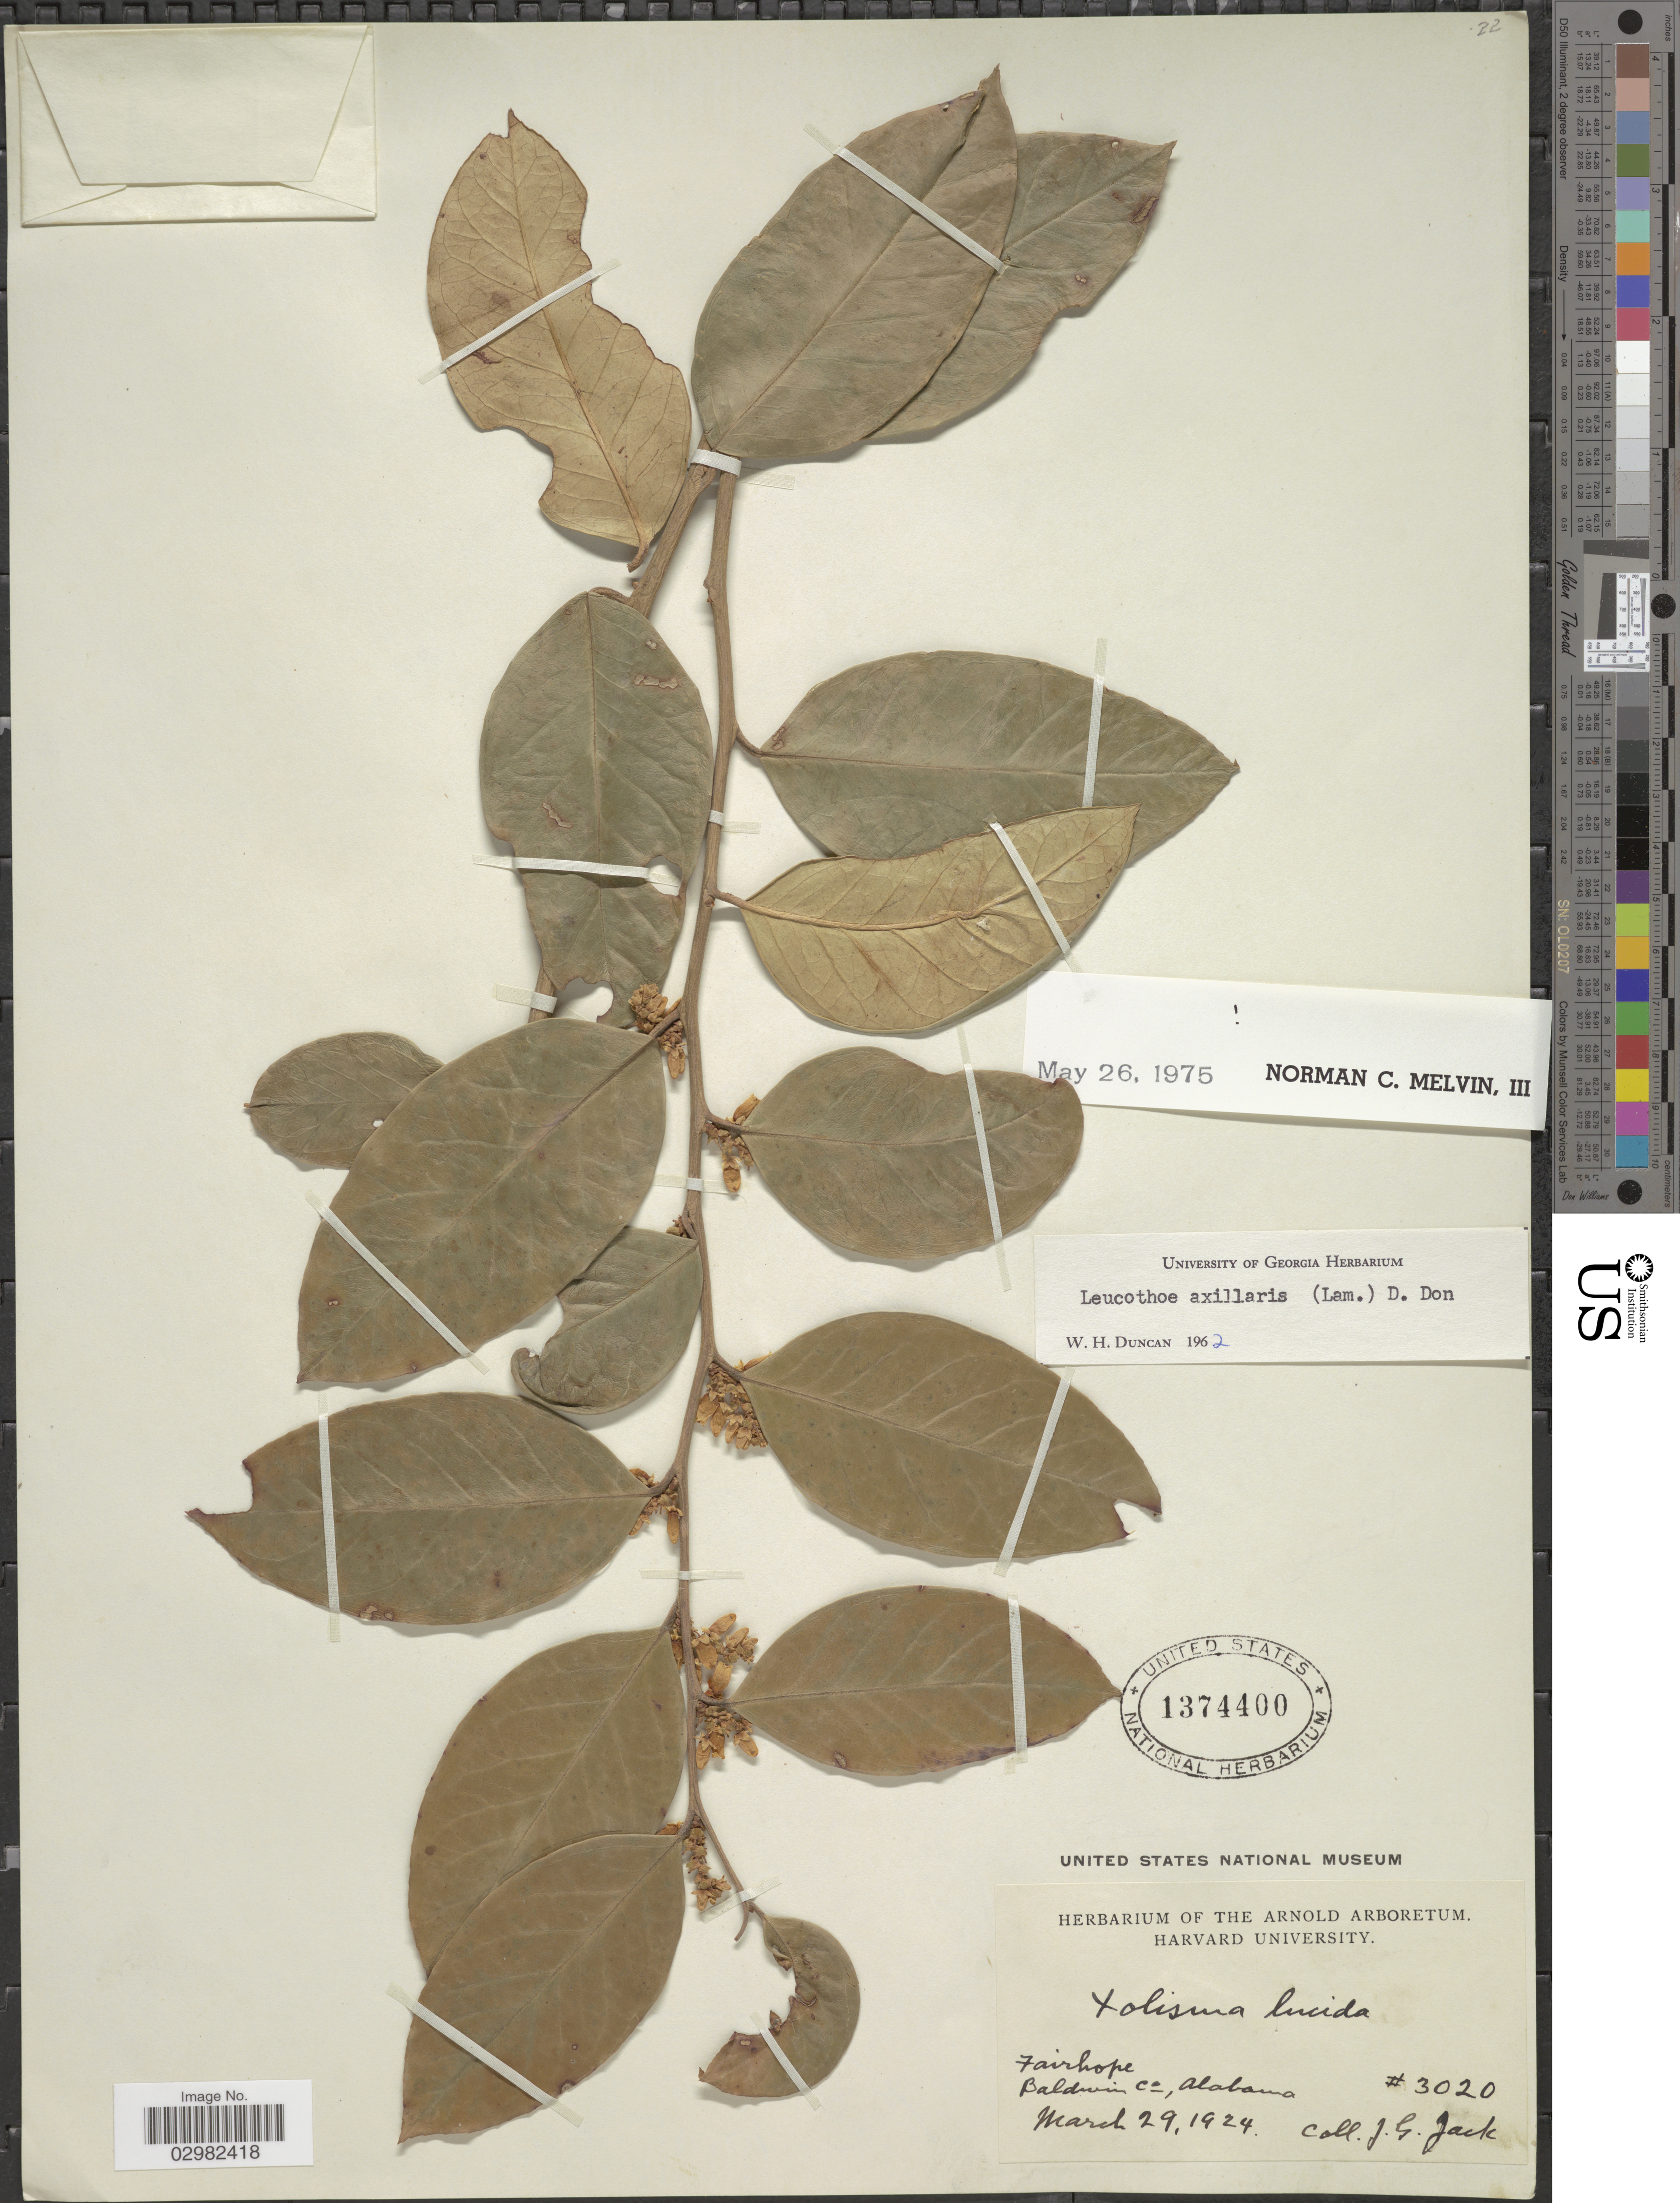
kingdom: Plantae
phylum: Tracheophyta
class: Magnoliopsida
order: Ericales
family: Ericaceae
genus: Leucothoe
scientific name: Leucothoë axillaris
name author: (Lam.) D. Don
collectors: J. G. Jack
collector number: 3020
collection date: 1924-03-29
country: United States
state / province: Alabama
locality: Fairhope, Baldwin Co.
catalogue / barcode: US 1374400